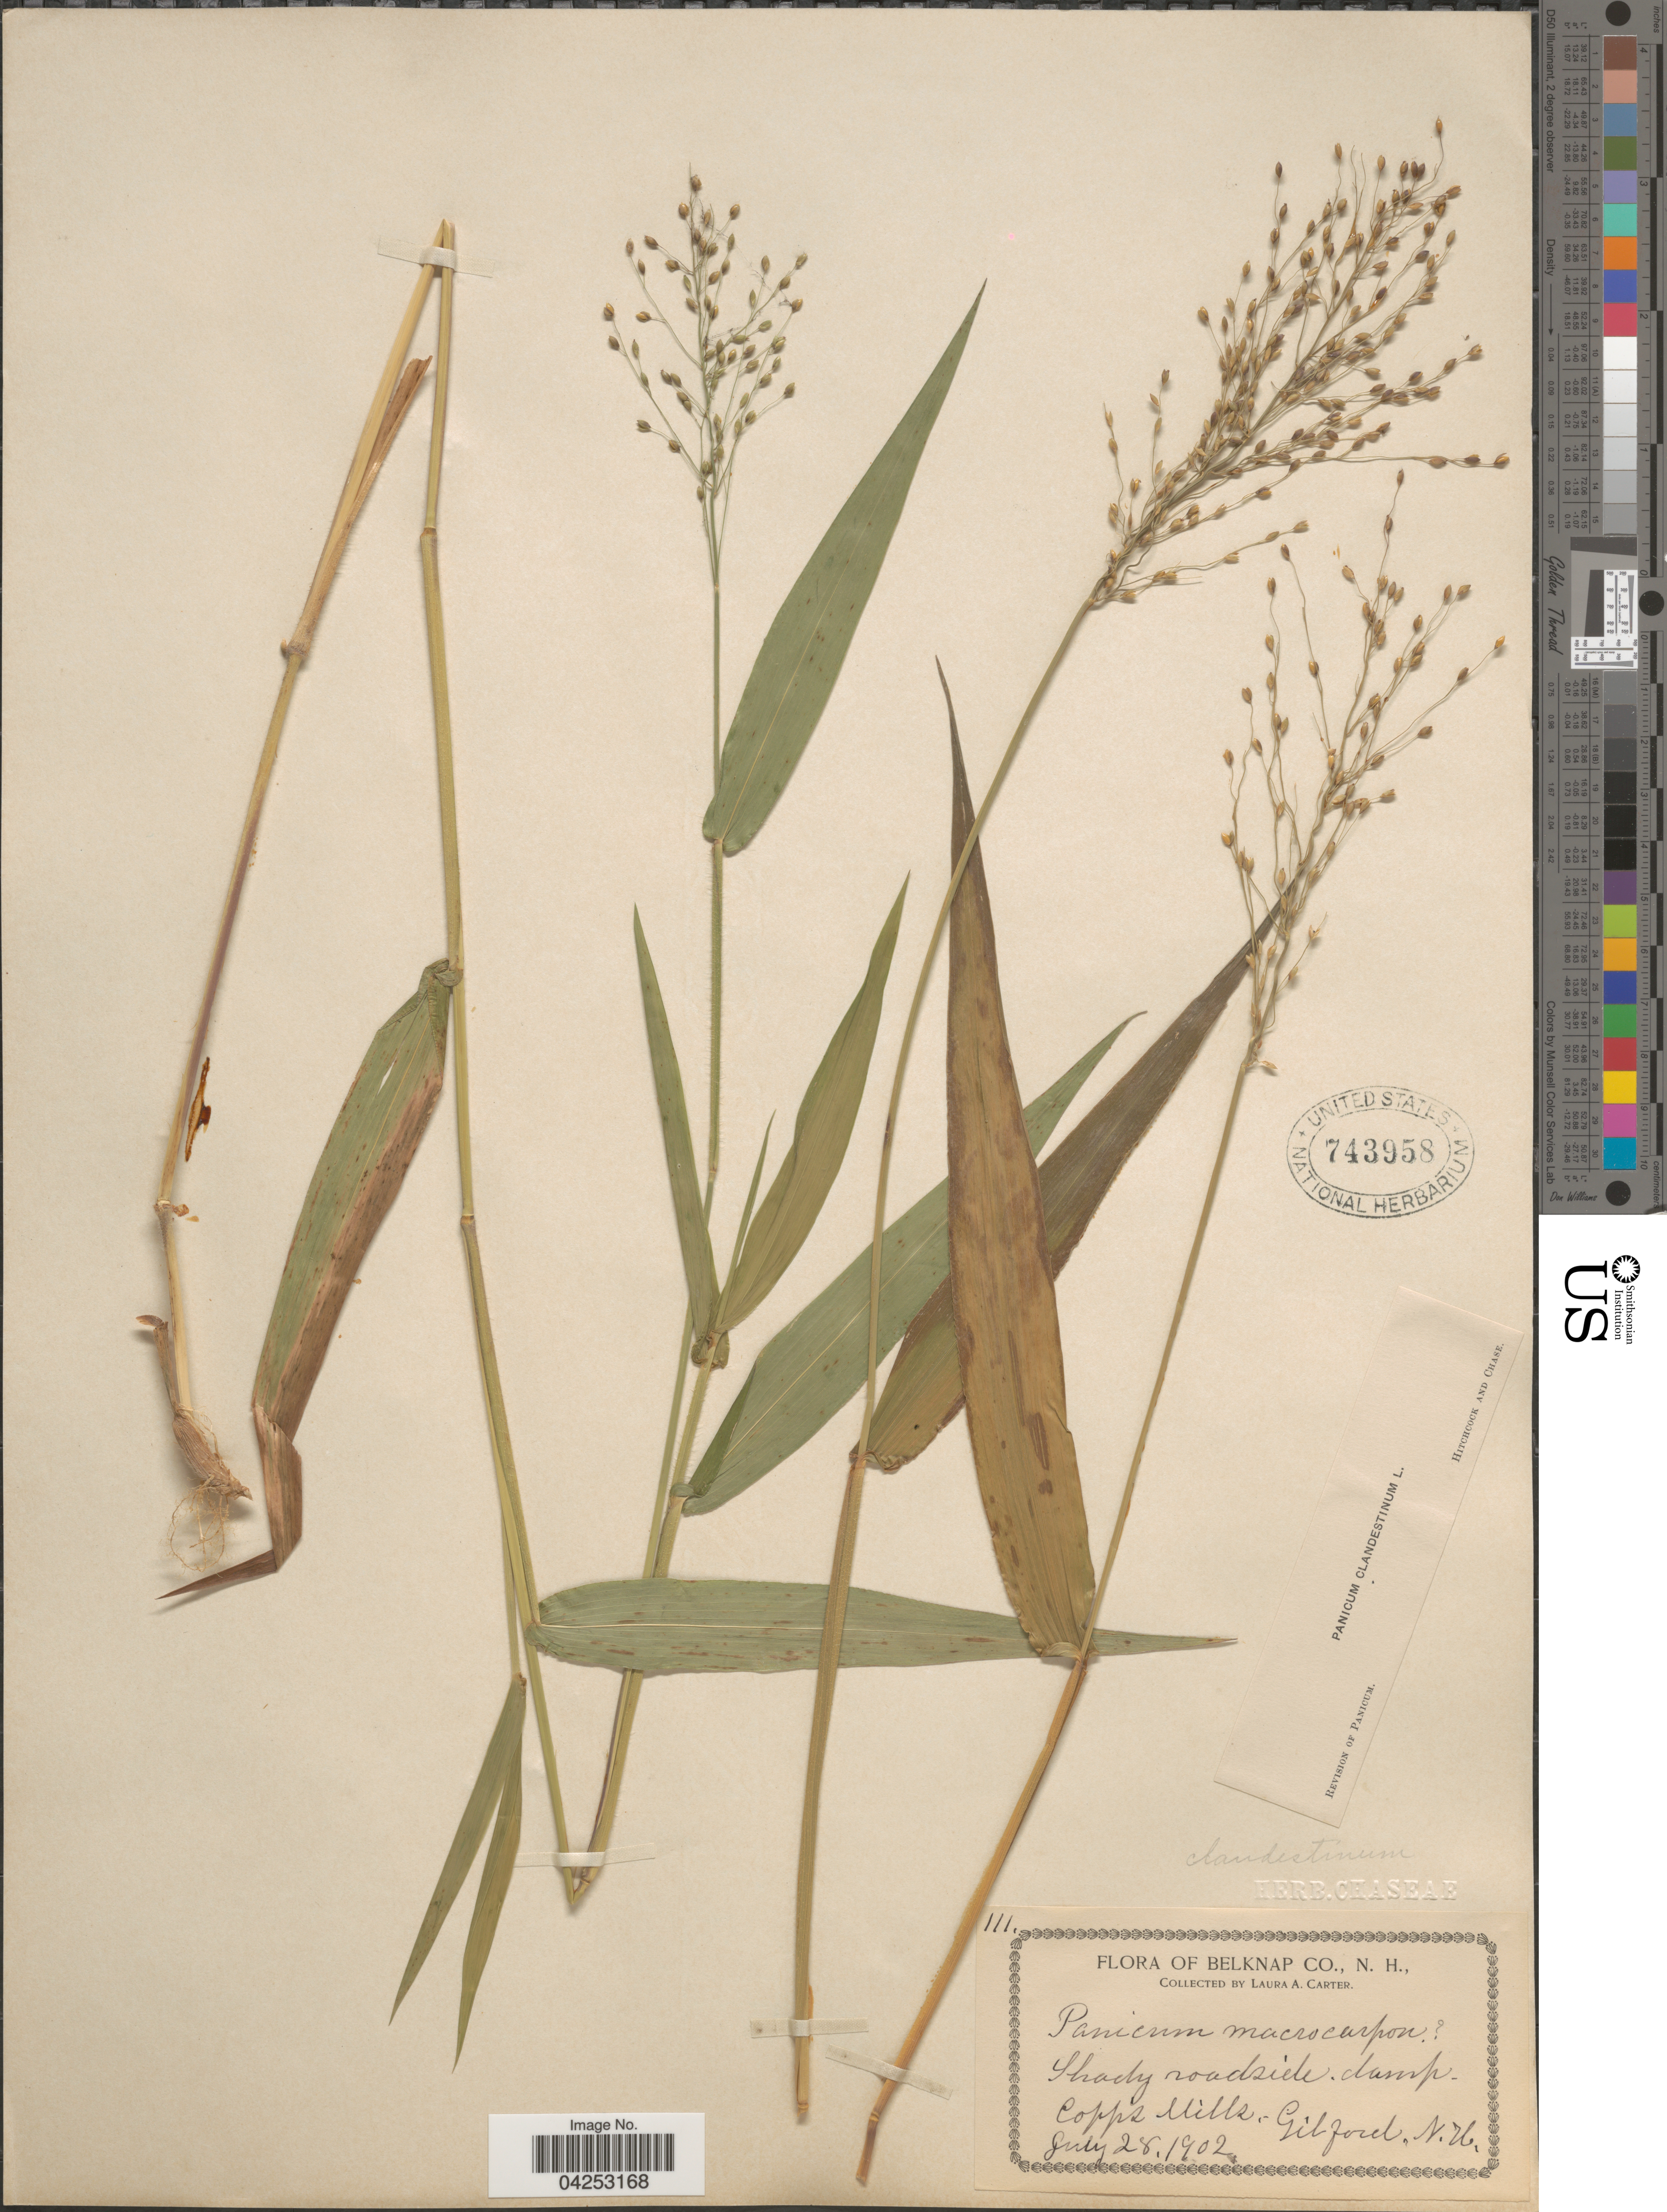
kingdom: Plantae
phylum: Tracheophyta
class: Liliopsida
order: Poales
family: Poaceae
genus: Dichanthelium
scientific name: Dichanthelium clandestinum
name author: (L.) Gould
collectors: L. Carter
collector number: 111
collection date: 1902-07-28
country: United States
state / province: New Hampshire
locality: Belknap Co. Copps Mills, Gilford.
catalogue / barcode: US 743958